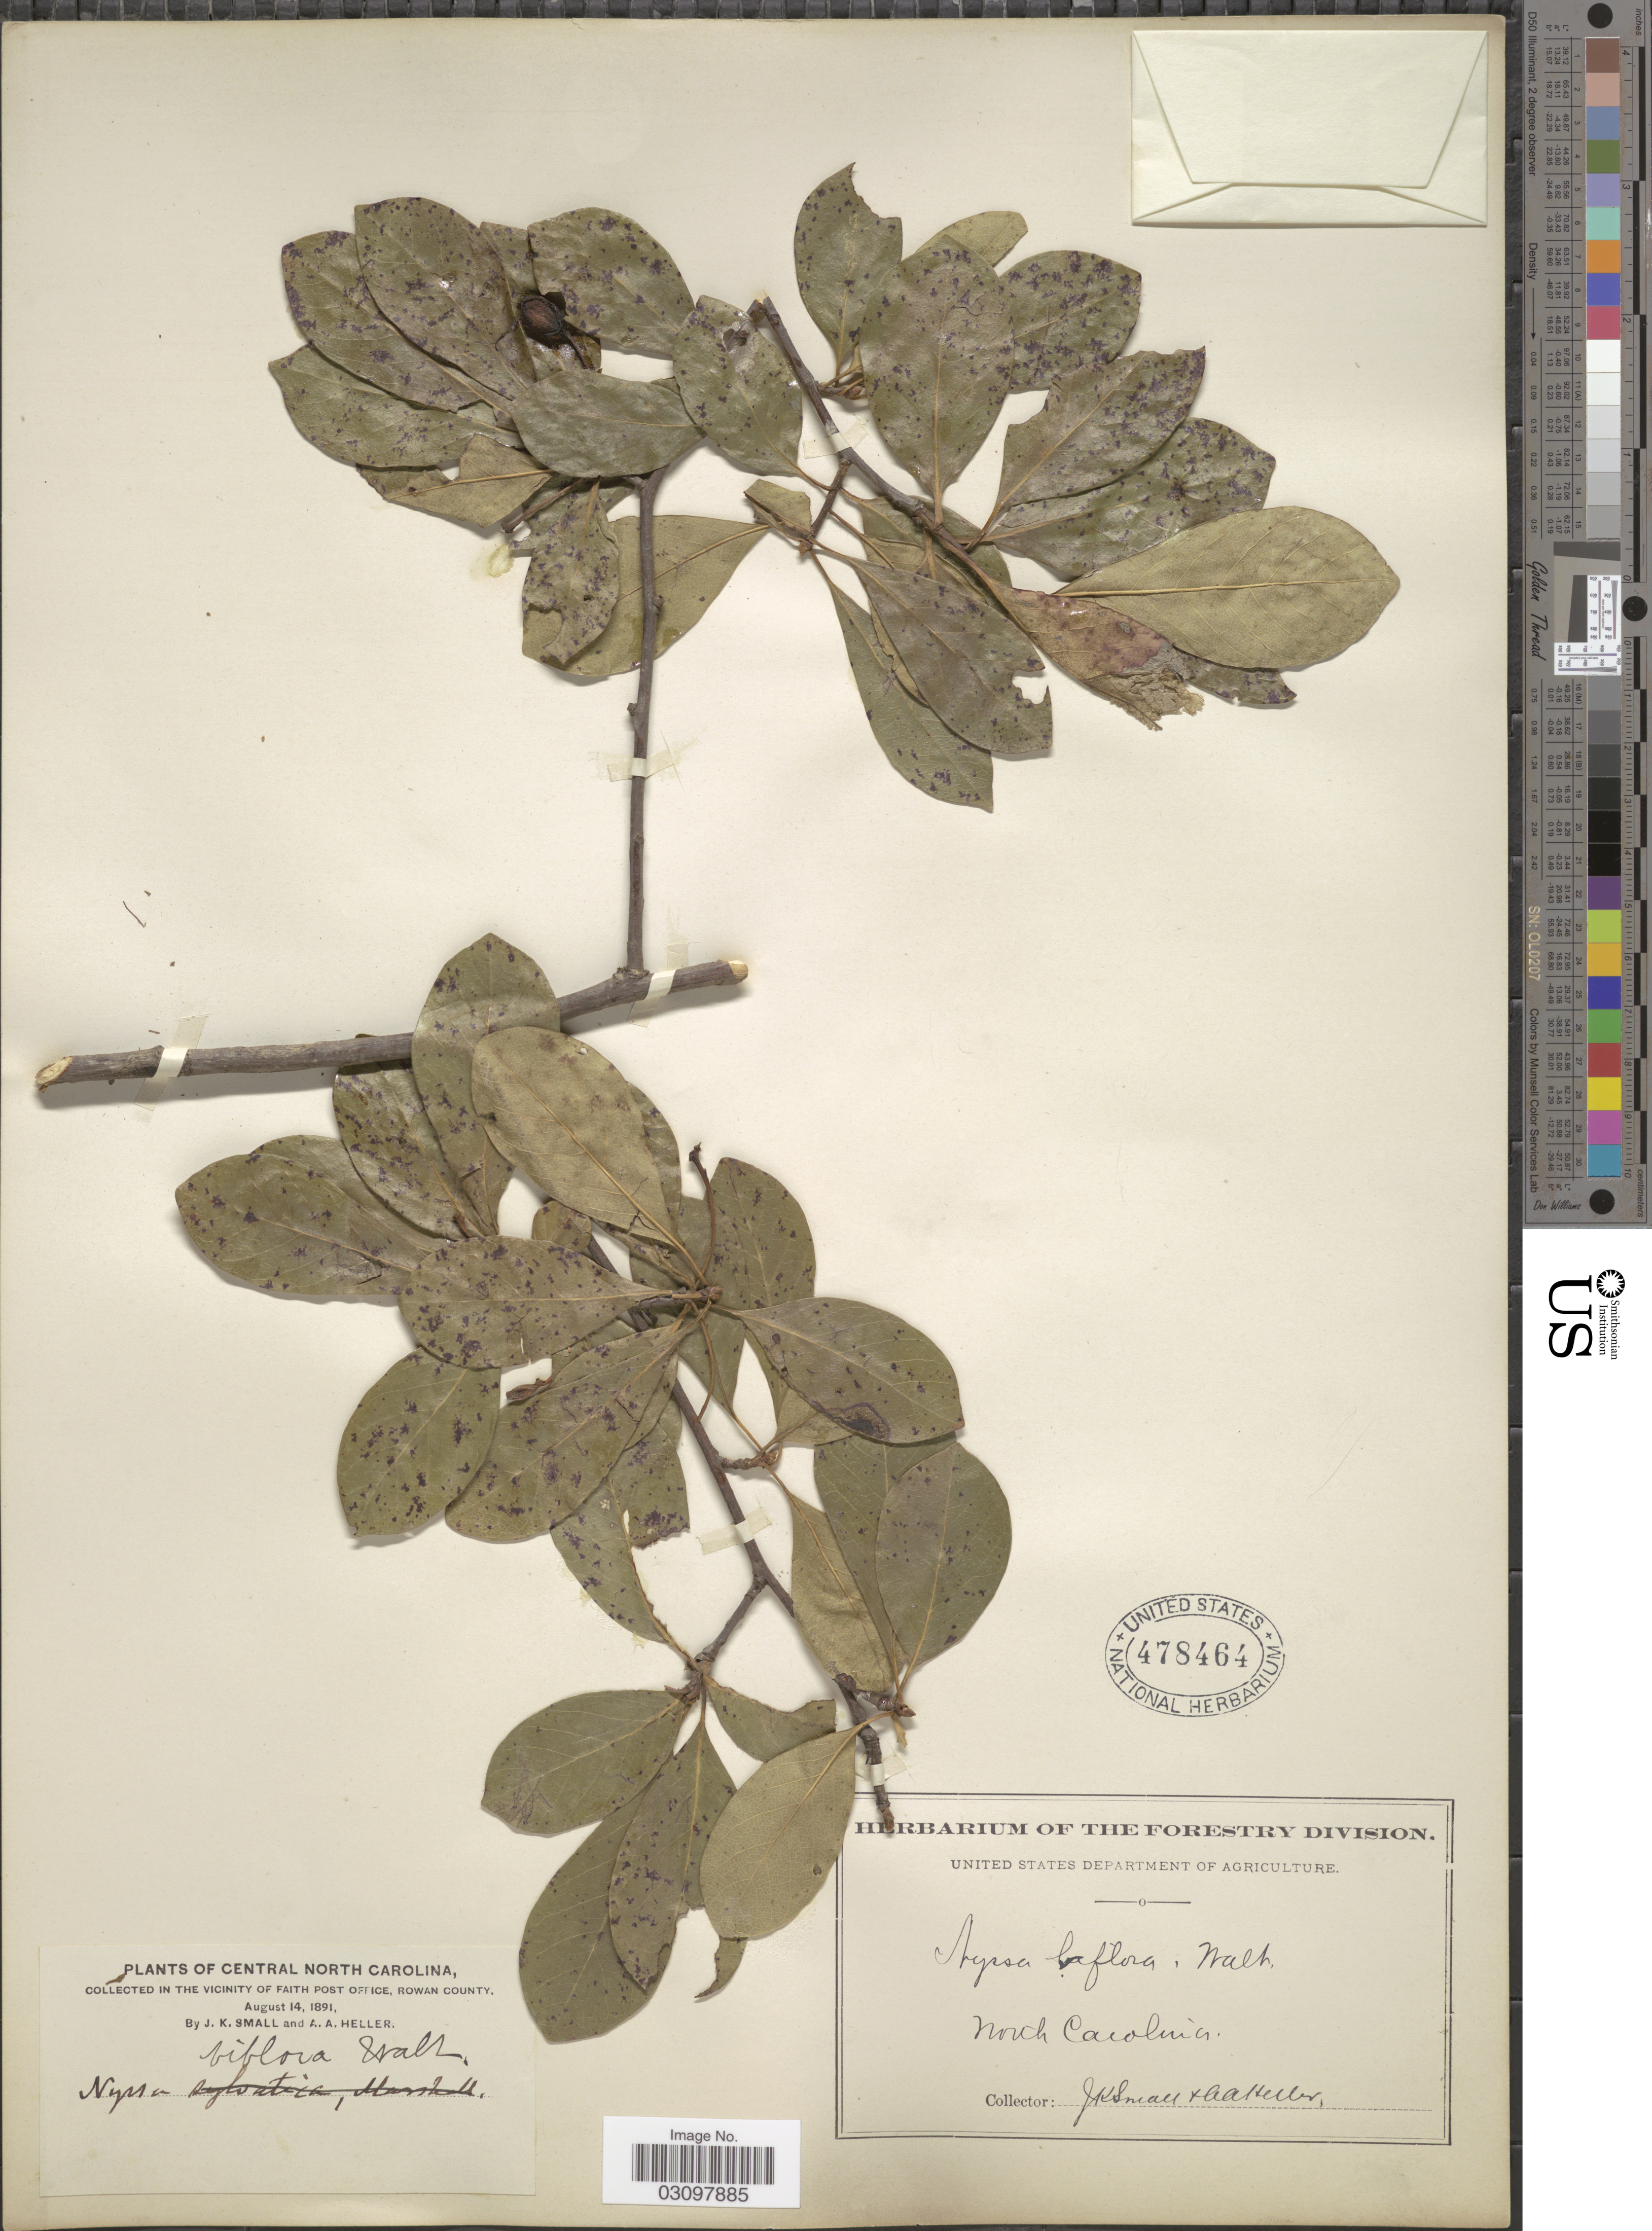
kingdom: Plantae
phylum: Tracheophyta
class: Magnoliopsida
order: Cornales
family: Nyssaceae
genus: Nyssa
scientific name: Nyssa biflora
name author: Walter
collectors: J. K. Small & A. A. Heller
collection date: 1891-08-14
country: United States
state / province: North Carolina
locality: Central North Carolina. Vicinity of Faith Post Office, Rowan County.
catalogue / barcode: US 478464